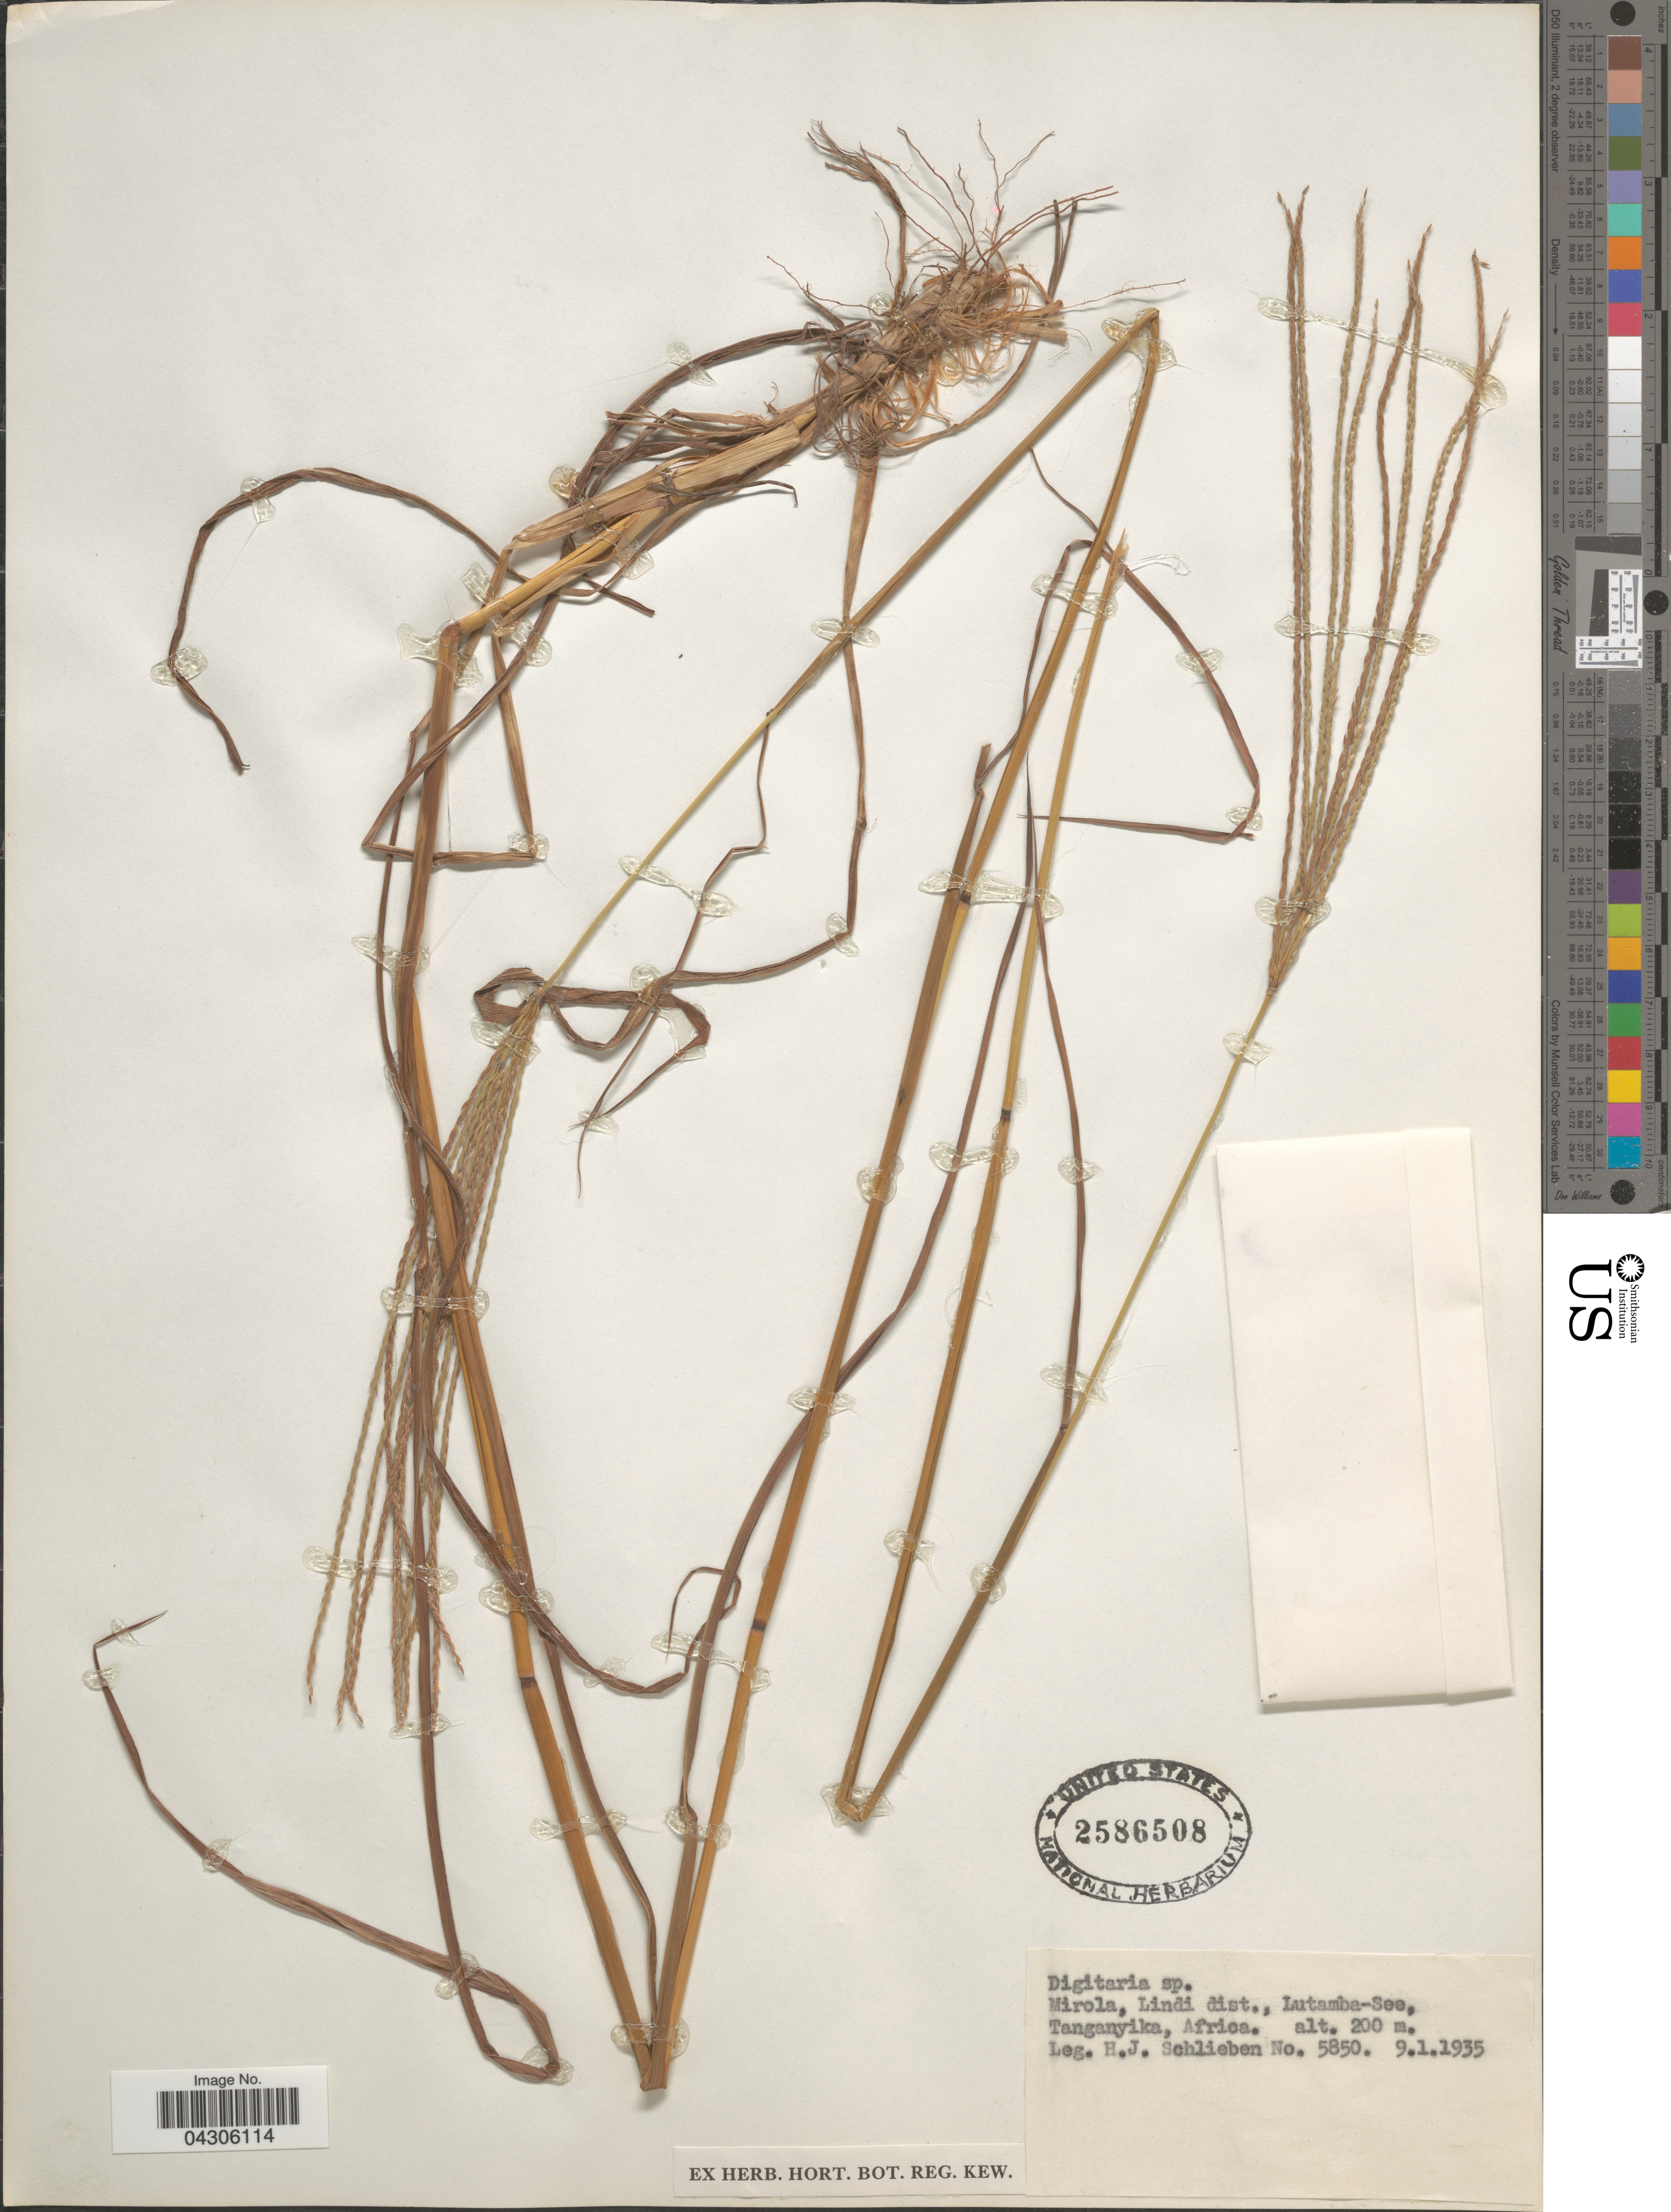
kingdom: Plantae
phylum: Tracheophyta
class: Liliopsida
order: Poales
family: Poaceae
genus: Digitaria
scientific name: Digitaria sp.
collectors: H. J. Schlieben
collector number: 5850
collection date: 1935-01-09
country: Tanzania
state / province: Lindi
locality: Mirola, Lindi dist., Lutamba-See, Tanganyika.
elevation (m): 200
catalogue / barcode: US 2586508